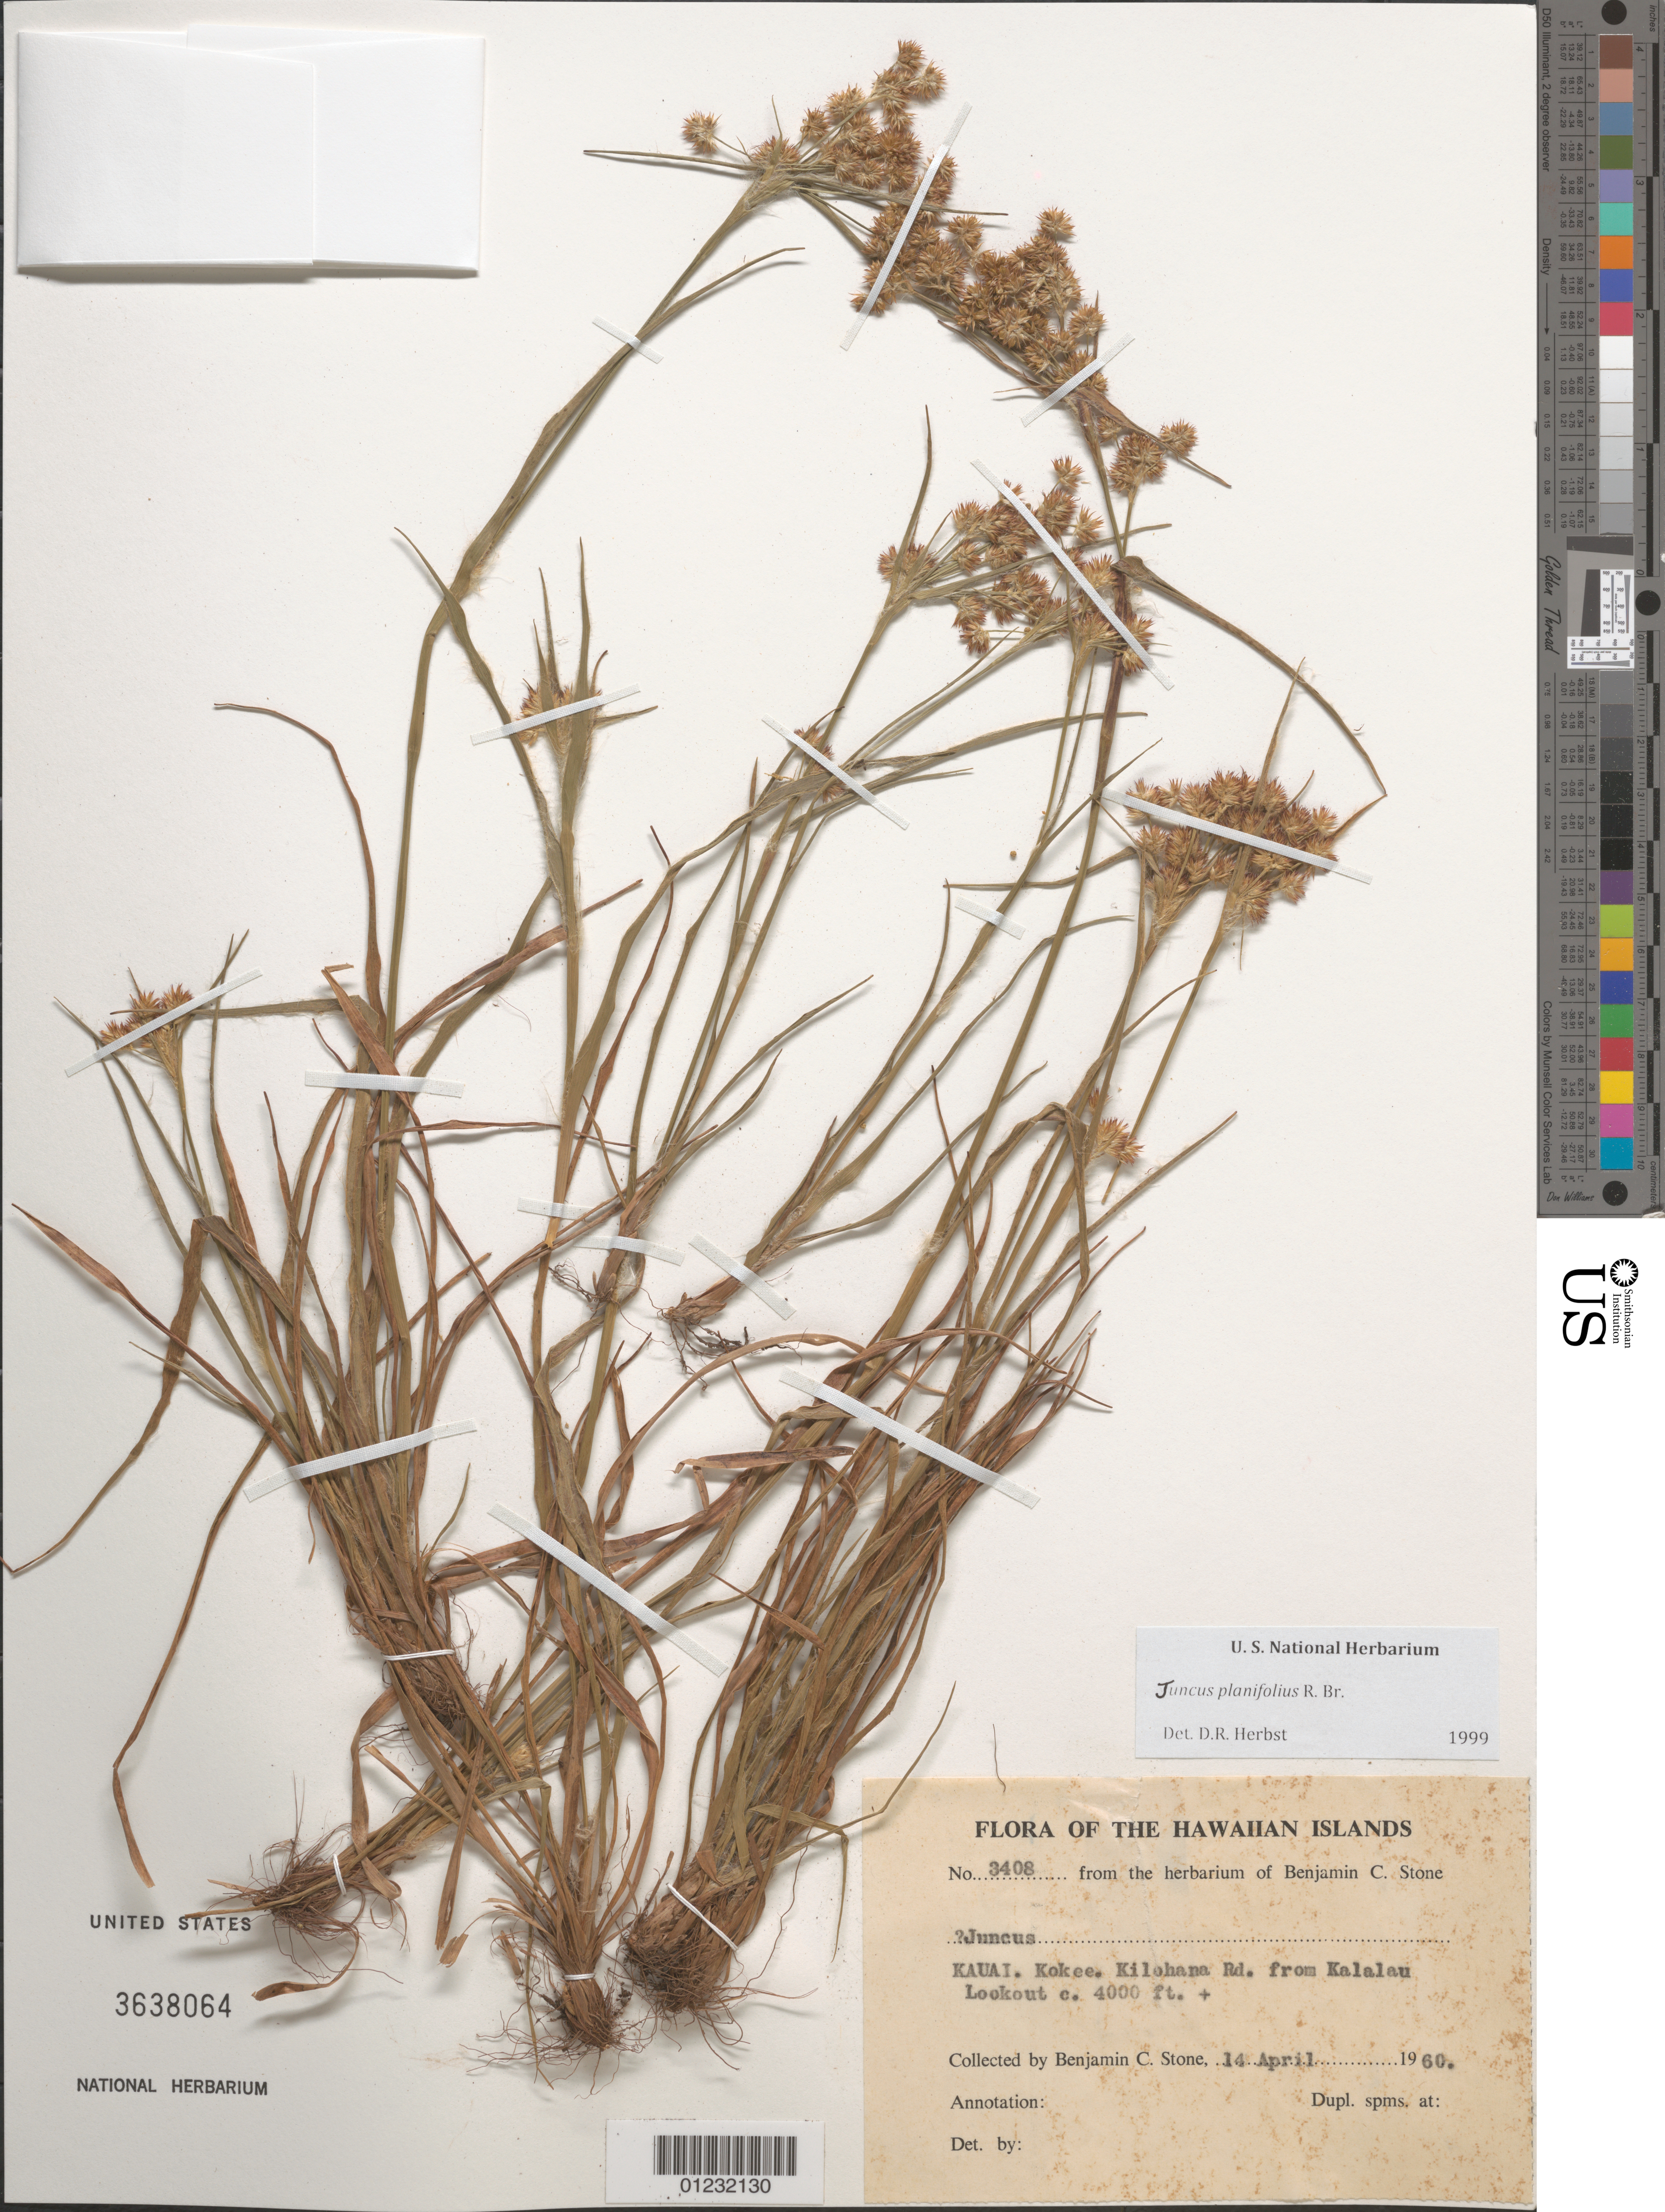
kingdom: Plantae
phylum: Tracheophyta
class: Liliopsida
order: Poales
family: Juncaceae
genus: Juncus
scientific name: Juncus planifolius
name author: R. Br.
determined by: Herbst, D. R.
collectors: B. C. Stone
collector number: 3408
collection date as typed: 14 Apr 1960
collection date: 1960-04-14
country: United States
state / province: Hawaii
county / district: Kauai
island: Kaua'i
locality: Kokee, Kilohana Road from Kalalau Lookout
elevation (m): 1219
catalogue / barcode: US 3638064